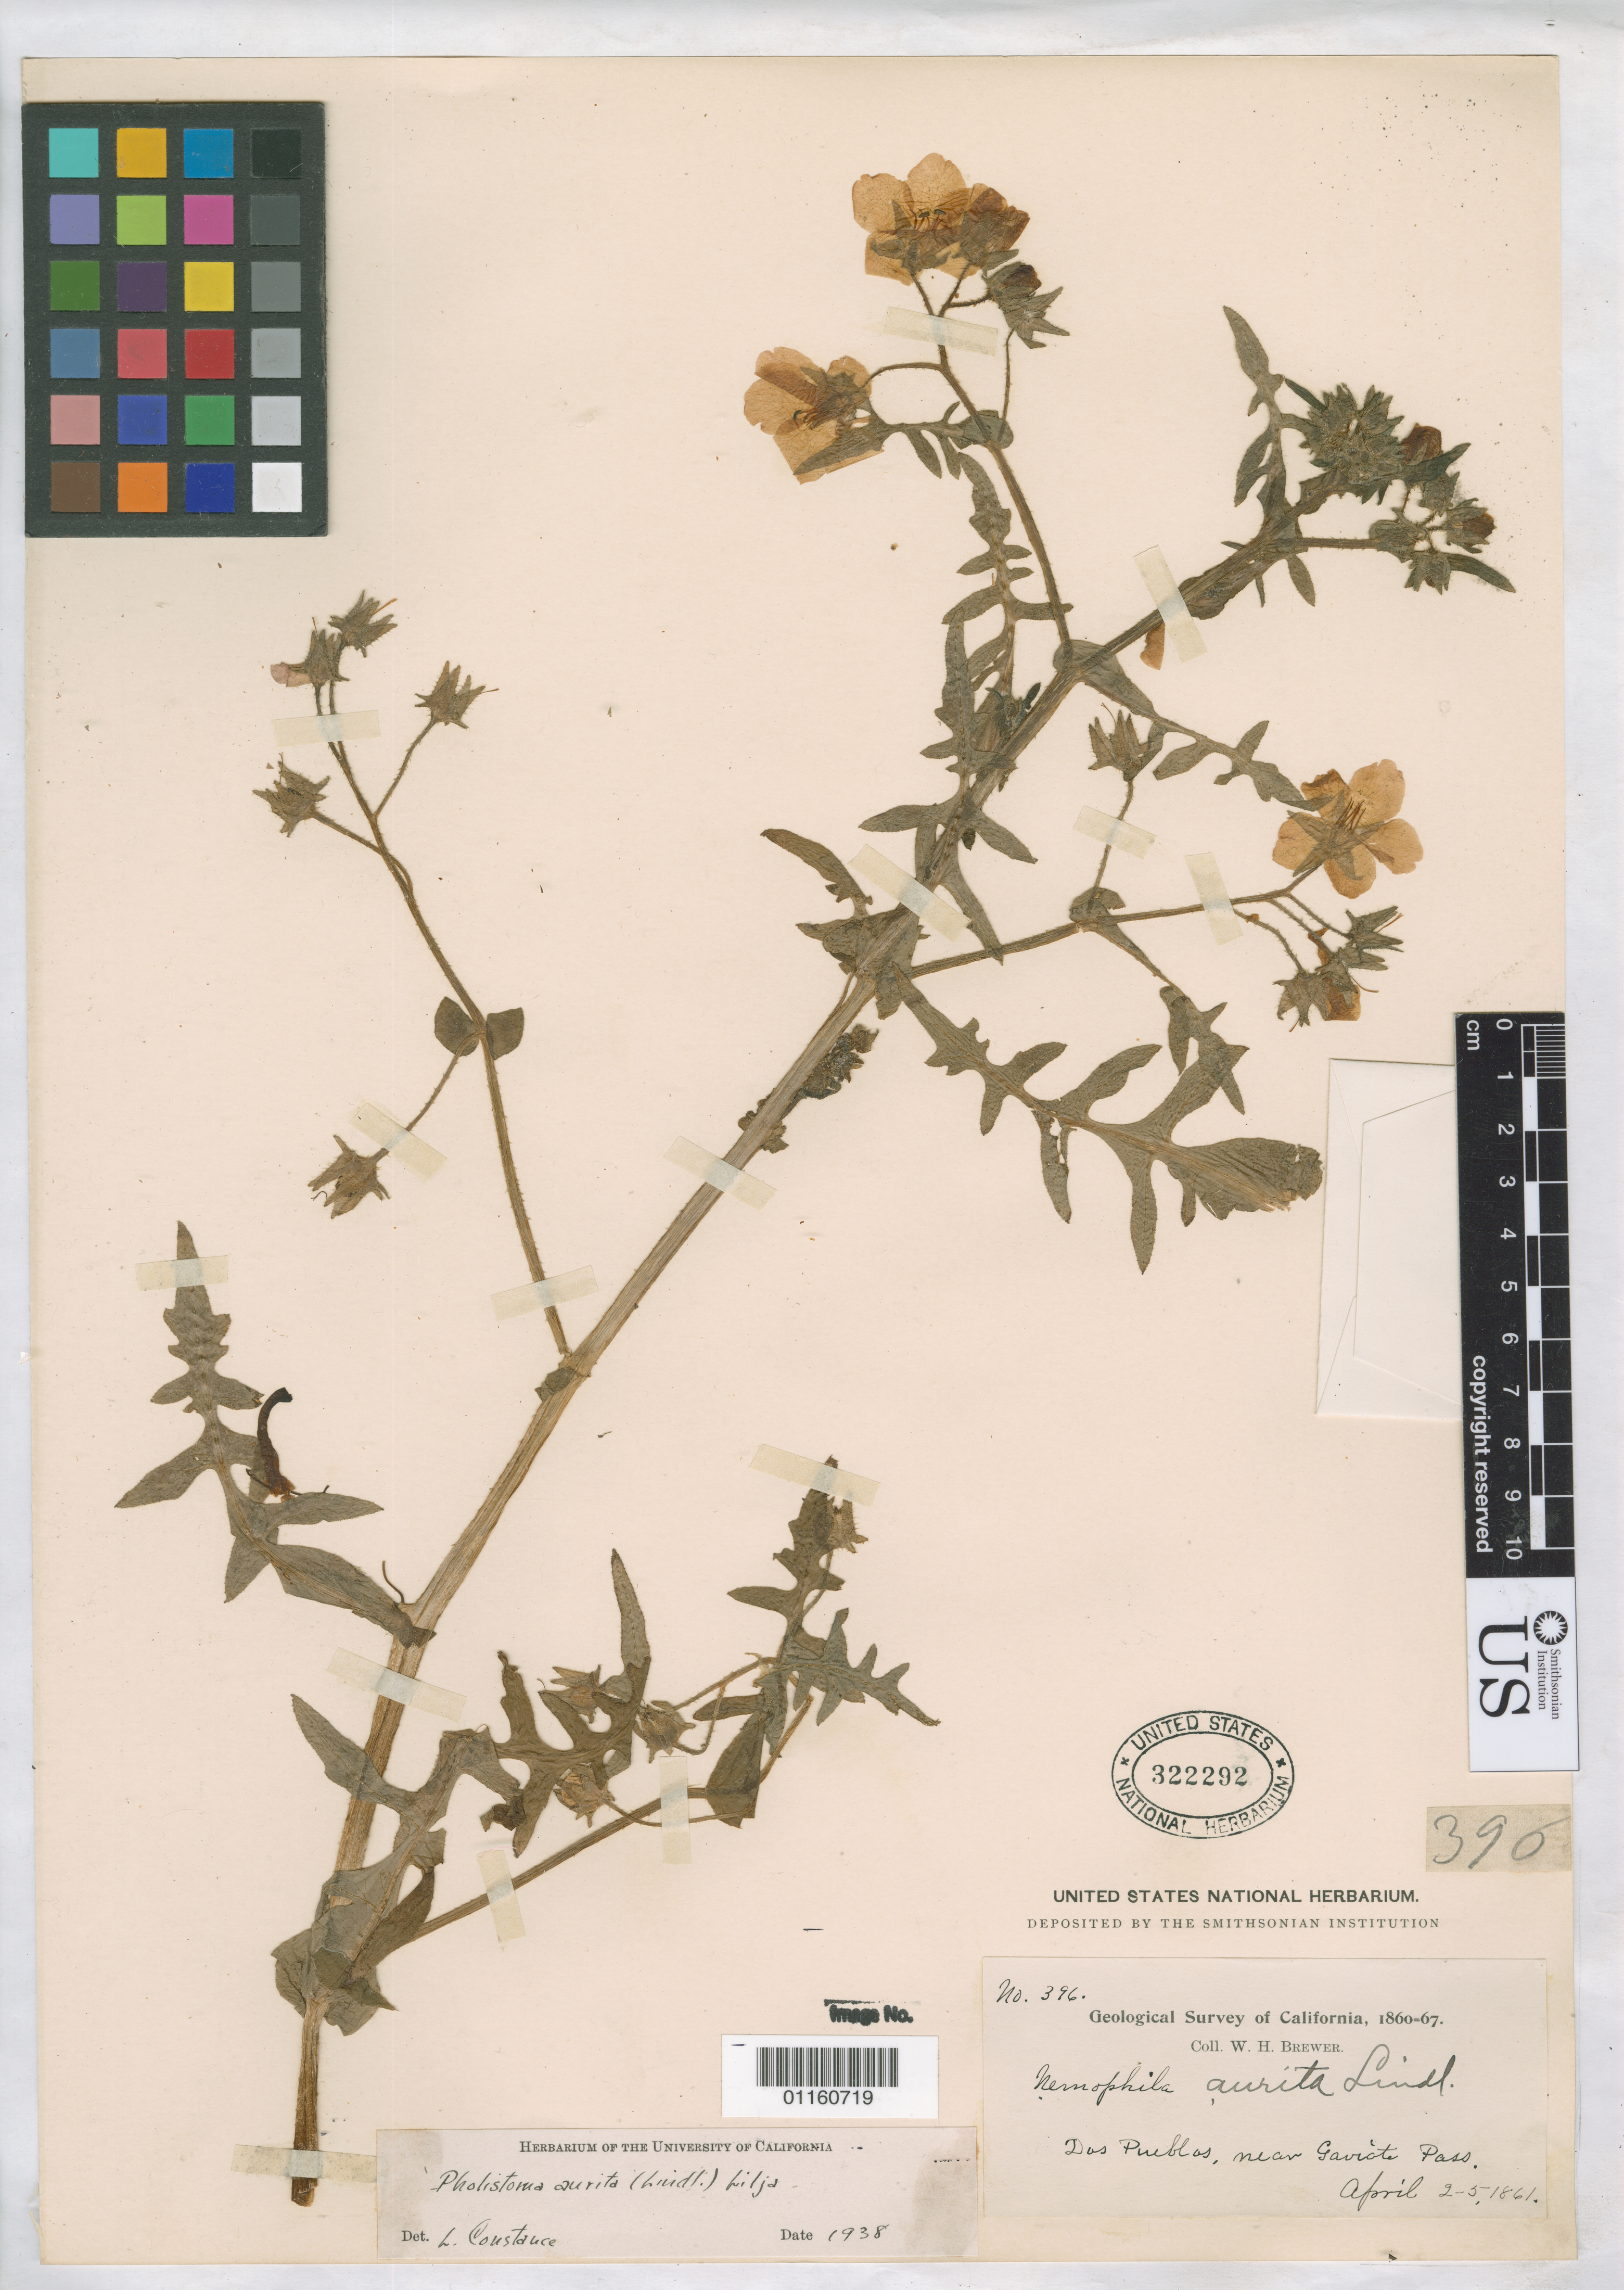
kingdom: Plantae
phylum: Tracheophyta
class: Magnoliopsida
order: Boraginales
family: Hydrophyllaceae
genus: Pholistoma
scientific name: Pholistoma auritum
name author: (Lindl.) Lilja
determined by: Constance, L., (UC), University of California Berkeley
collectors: W. H. Brewer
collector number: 396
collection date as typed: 2 Apr 1861 to 5 Apr 1861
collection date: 1861-04-02/1861-04-05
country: United States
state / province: California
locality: Dos Pueblas, near Gaviota Pass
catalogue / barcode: US 322292